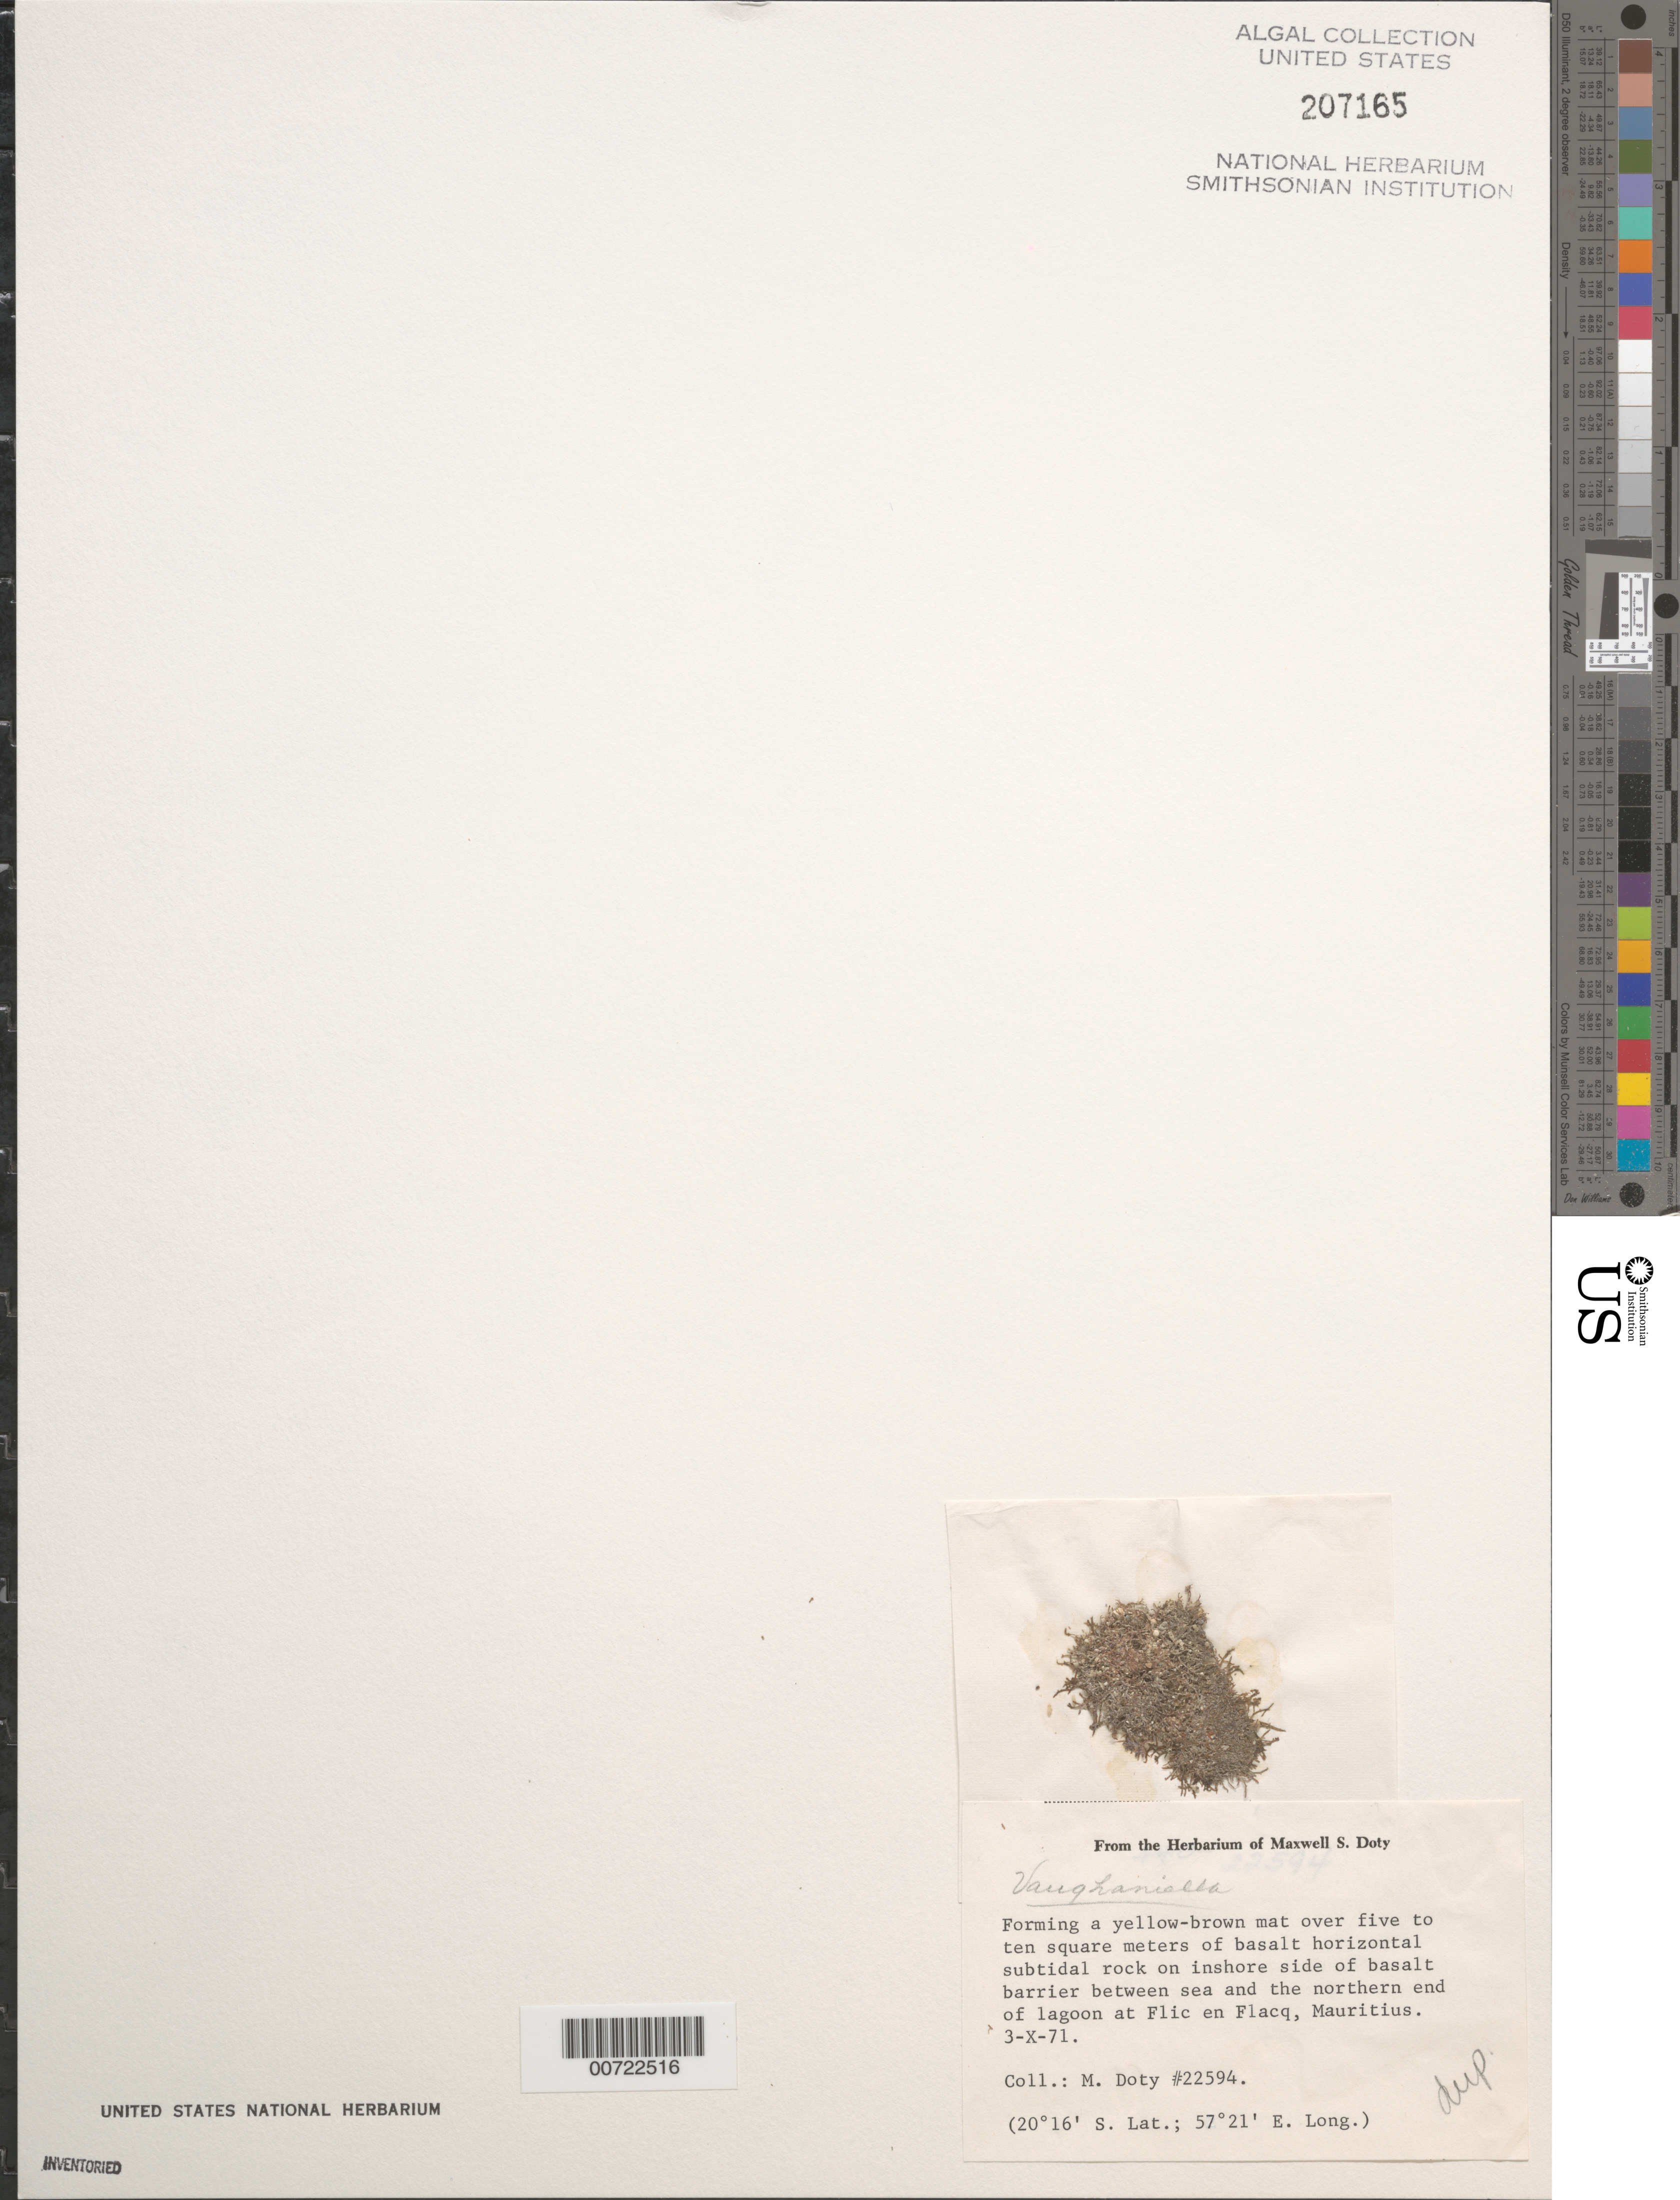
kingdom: Chromista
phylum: Ochrophyta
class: Phaeophyceae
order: Dictyotales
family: Dictyotaceae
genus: Vaughaniella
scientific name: Vaughaniella sp.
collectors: M. S. Doty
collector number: MSD 22594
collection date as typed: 03 Oct 1971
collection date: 1971-10-03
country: Mauritius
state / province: Black River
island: Mauritius Island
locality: Flic-en-Flacq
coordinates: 20 16' S. Lat., 57 21' E. Long.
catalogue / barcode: US 207165